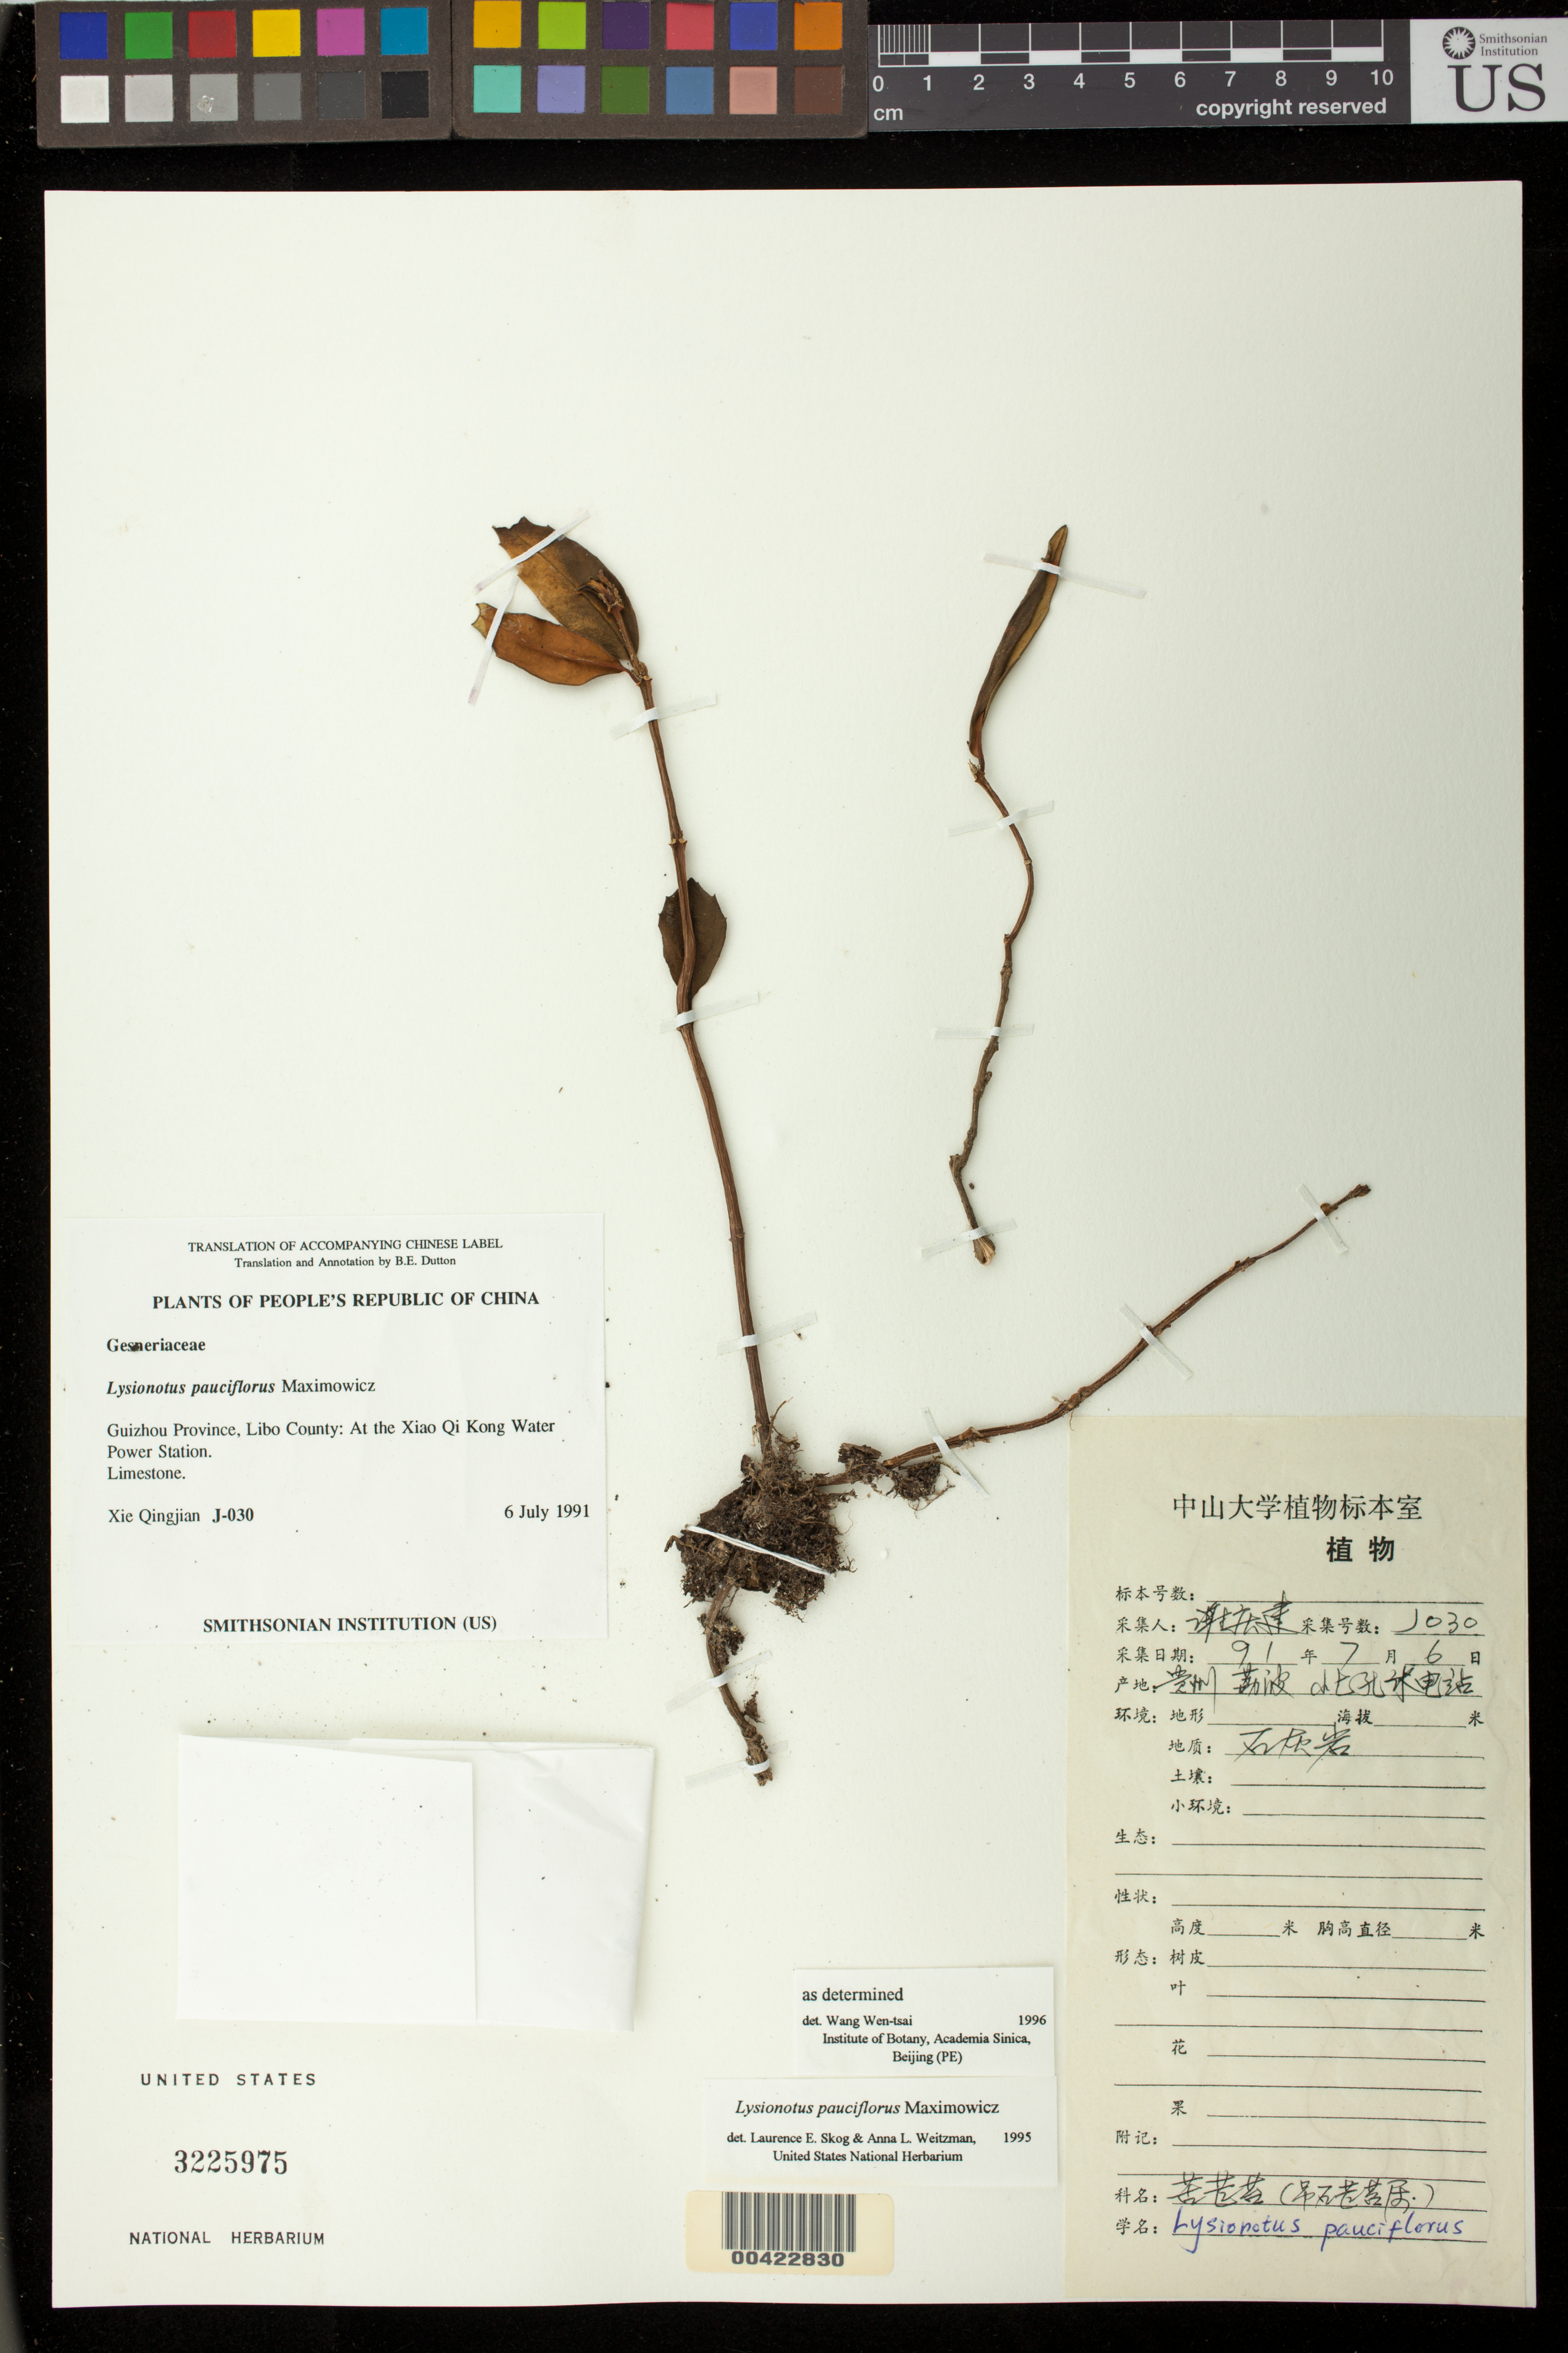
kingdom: Plantae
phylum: Tracheophyta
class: Magnoliopsida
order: Lamiales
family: Gesneriaceae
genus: Lysionotus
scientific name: Lysionotus pauciflorus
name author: Maxim.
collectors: Q. Xie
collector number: J-030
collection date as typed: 06 Jul 1991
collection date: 1991-07-06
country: China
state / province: Guizhou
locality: Libo co., At xiao qi kong water power station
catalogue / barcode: US 3225975